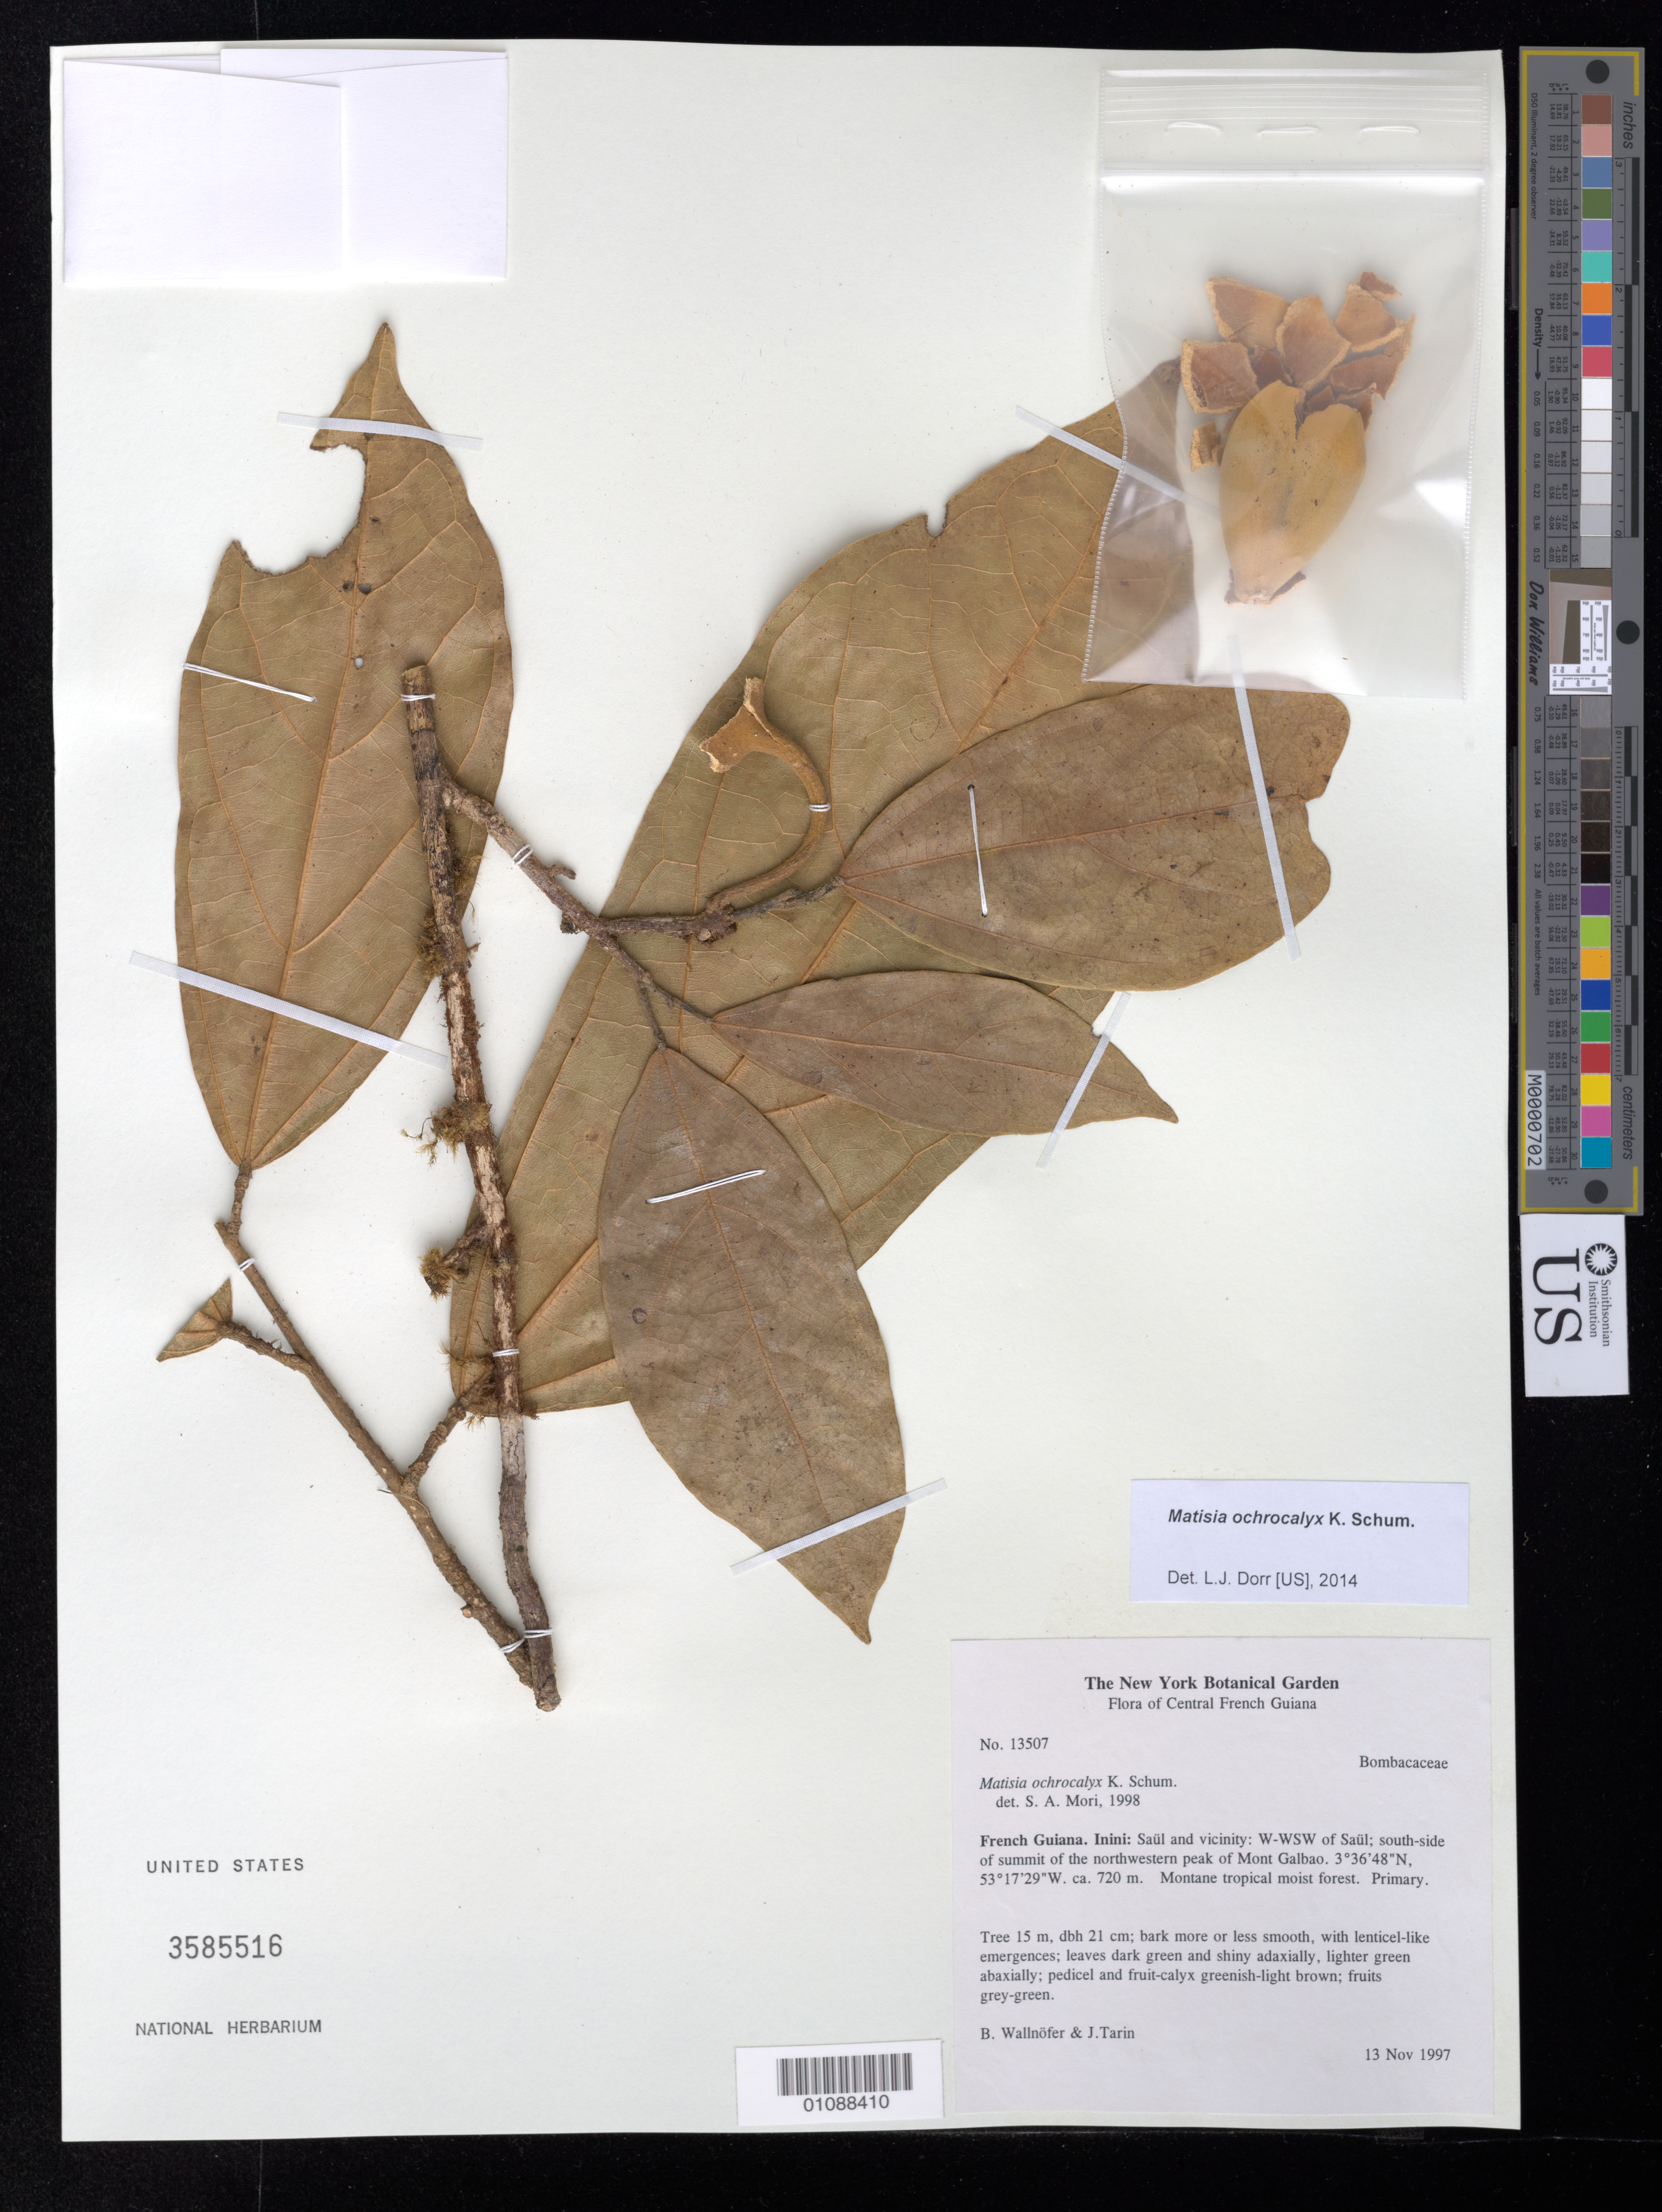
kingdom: Plantae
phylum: Tracheophyta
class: Magnoliopsida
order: Malvales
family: Malvaceae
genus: Matisia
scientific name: Matisia ochrocalyx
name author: K. Schum.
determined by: Dorr, L. J., (BOT), Smithsonian Institution - National Museum of Natural History (UNITED STATES)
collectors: B. Wallnöfer & J. Tarin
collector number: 13507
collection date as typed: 13-Nov-97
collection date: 1997-11-13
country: French Guiana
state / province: Saint-Laurent-du-Maroni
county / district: Saül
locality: Inini: Saül and vicinity, W-WSW of Saül, south-side of summit of the NW peak of Mont Galbao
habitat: Montane tropical moist forest. Primary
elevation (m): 720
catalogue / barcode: US 3585516